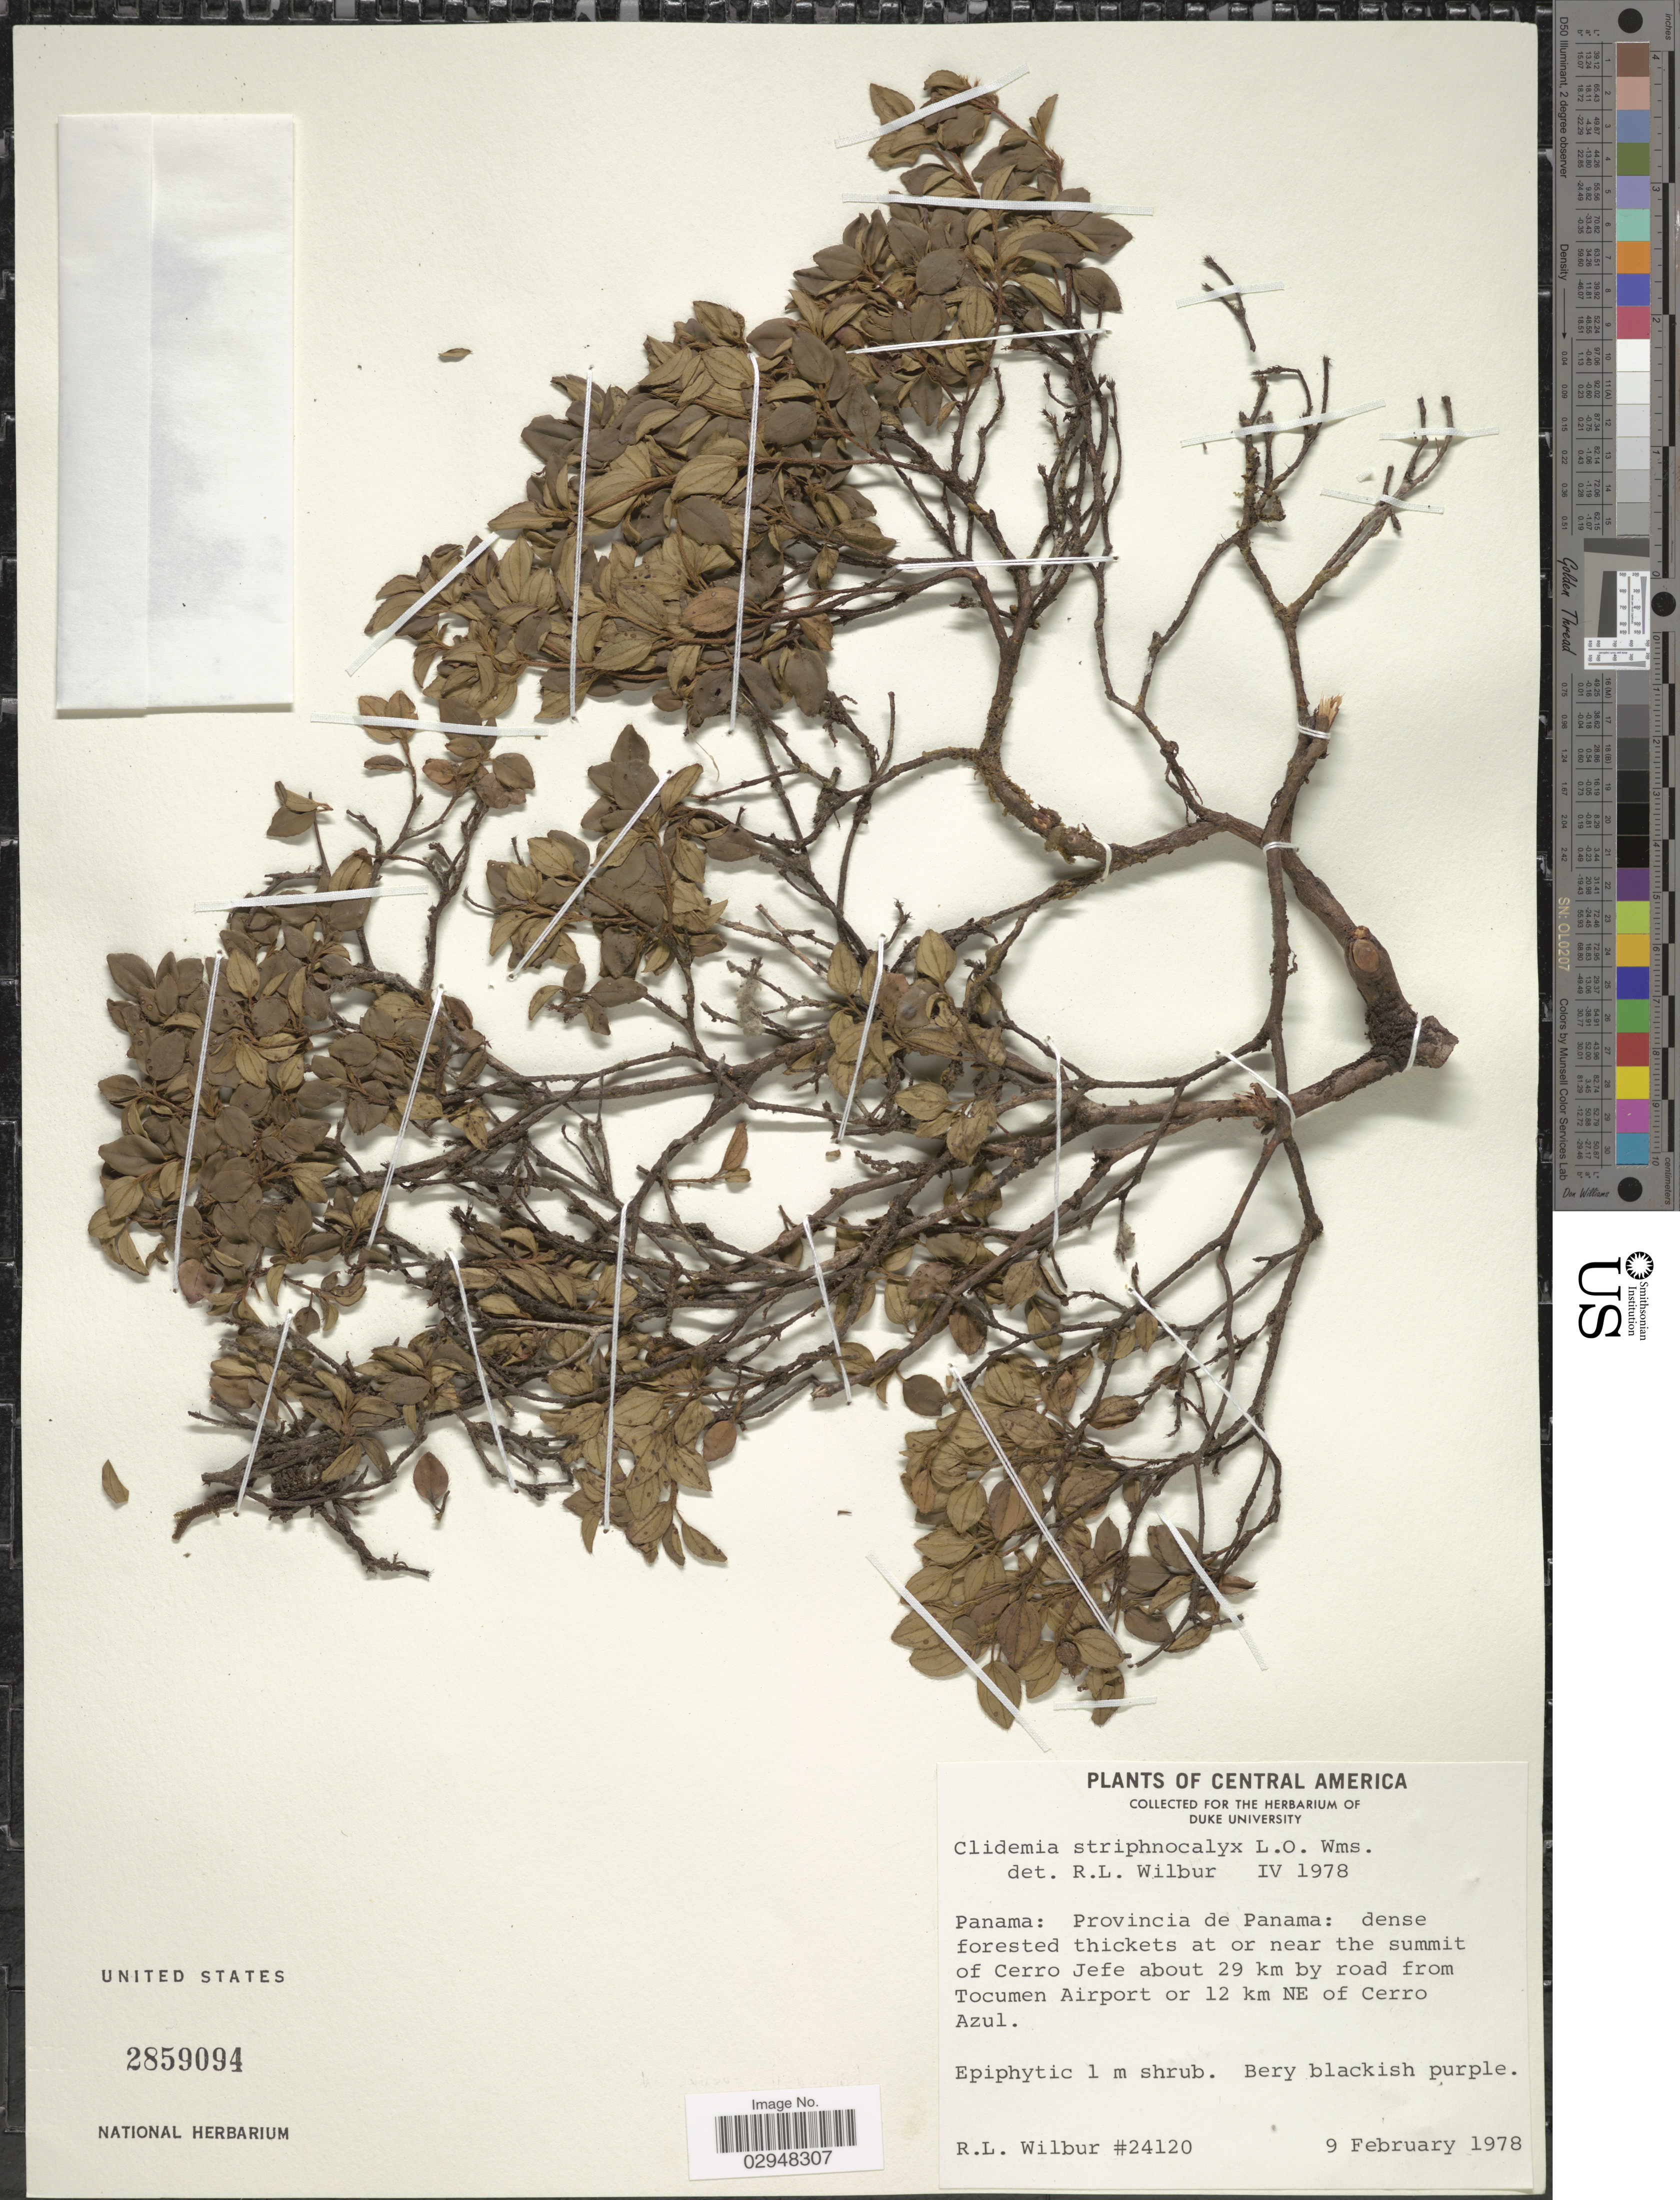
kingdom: Plantae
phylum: Tracheophyta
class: Magnoliopsida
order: Myrtales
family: Melastomataceae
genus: Clidemia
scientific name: Clidemia striphnocalyx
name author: L.O. Williams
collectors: R. L. Wilbur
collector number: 24120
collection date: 1979-02-09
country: Panama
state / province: Panamá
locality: Dense forested thickets at or near the summit of Cerro Jefe about 29 km by road from Tocumen Airport or 125 km NE of Cerro Azul.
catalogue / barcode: US 2859094